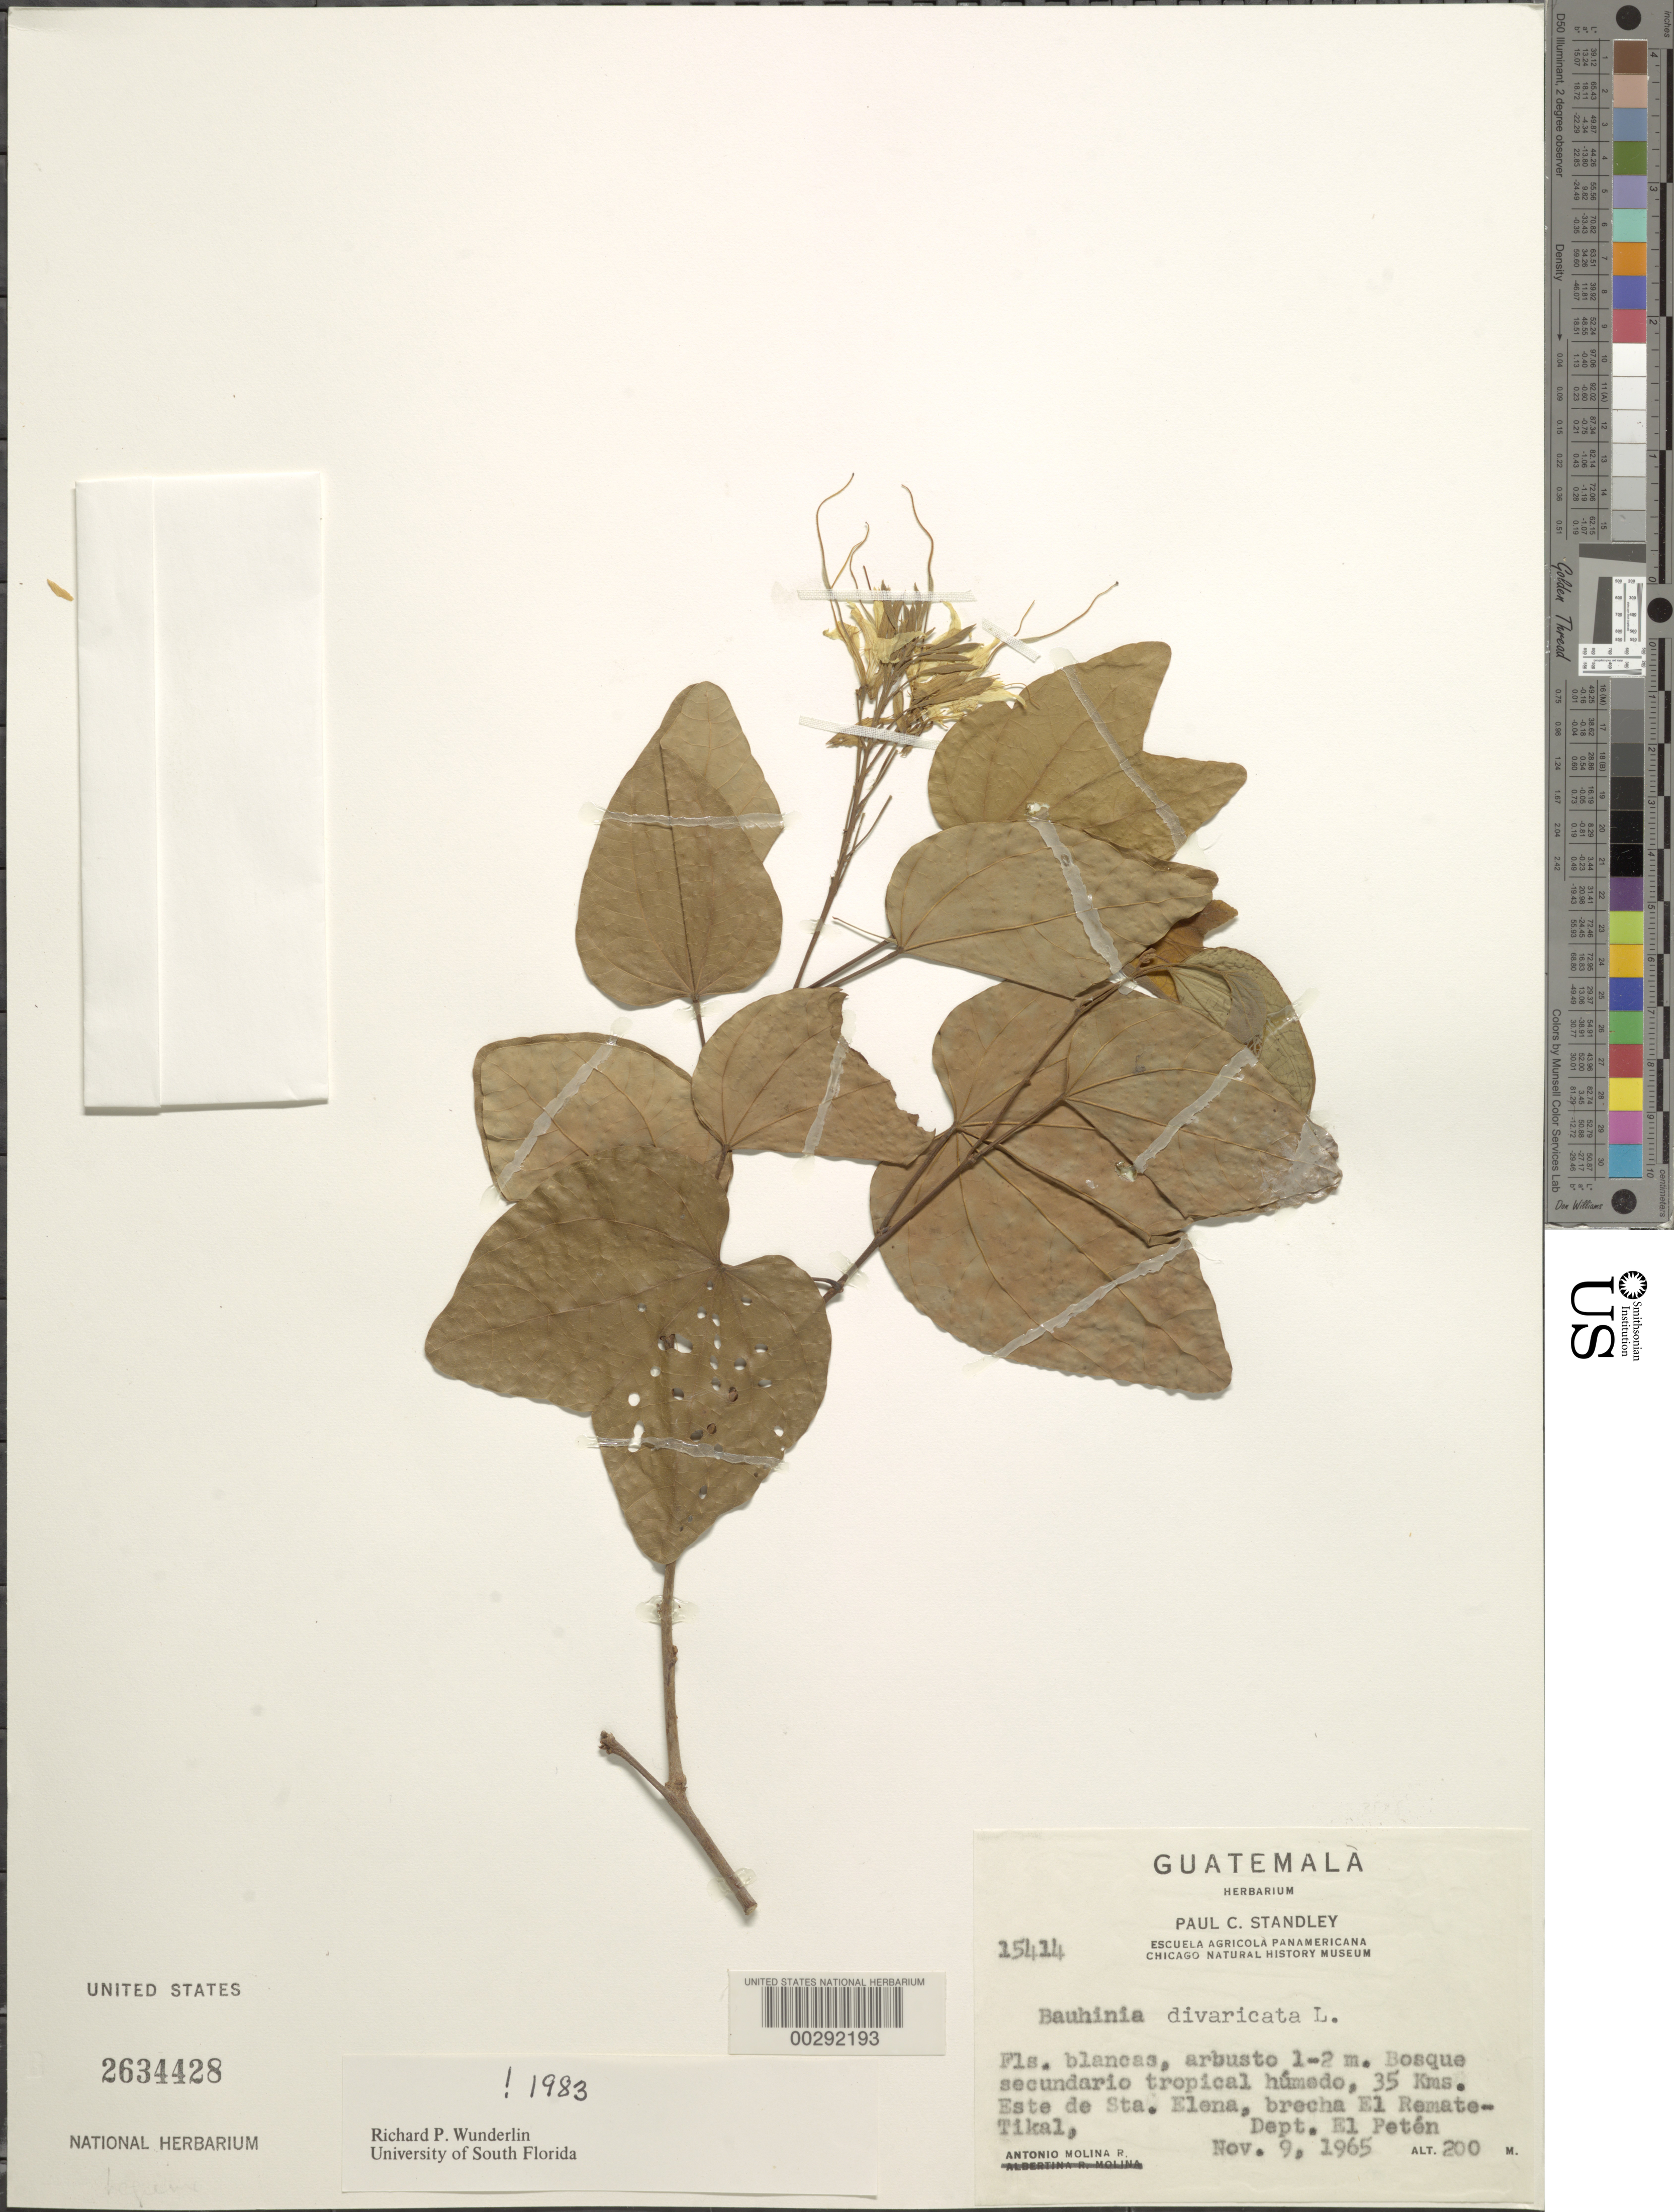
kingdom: Plantae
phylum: Tracheophyta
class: Magnoliopsida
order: Fabales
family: Fabaceae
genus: Bauhinia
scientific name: Bauhinia divaricata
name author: L.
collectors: A. Molina R.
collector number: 15414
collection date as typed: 09 Nov 1965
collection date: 1965-11-09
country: Guatemala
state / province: El Petén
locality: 35 km E of Santa Elena, brecha El Remate-Tikal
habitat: Secondary tropical wet forest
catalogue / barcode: US 2634428